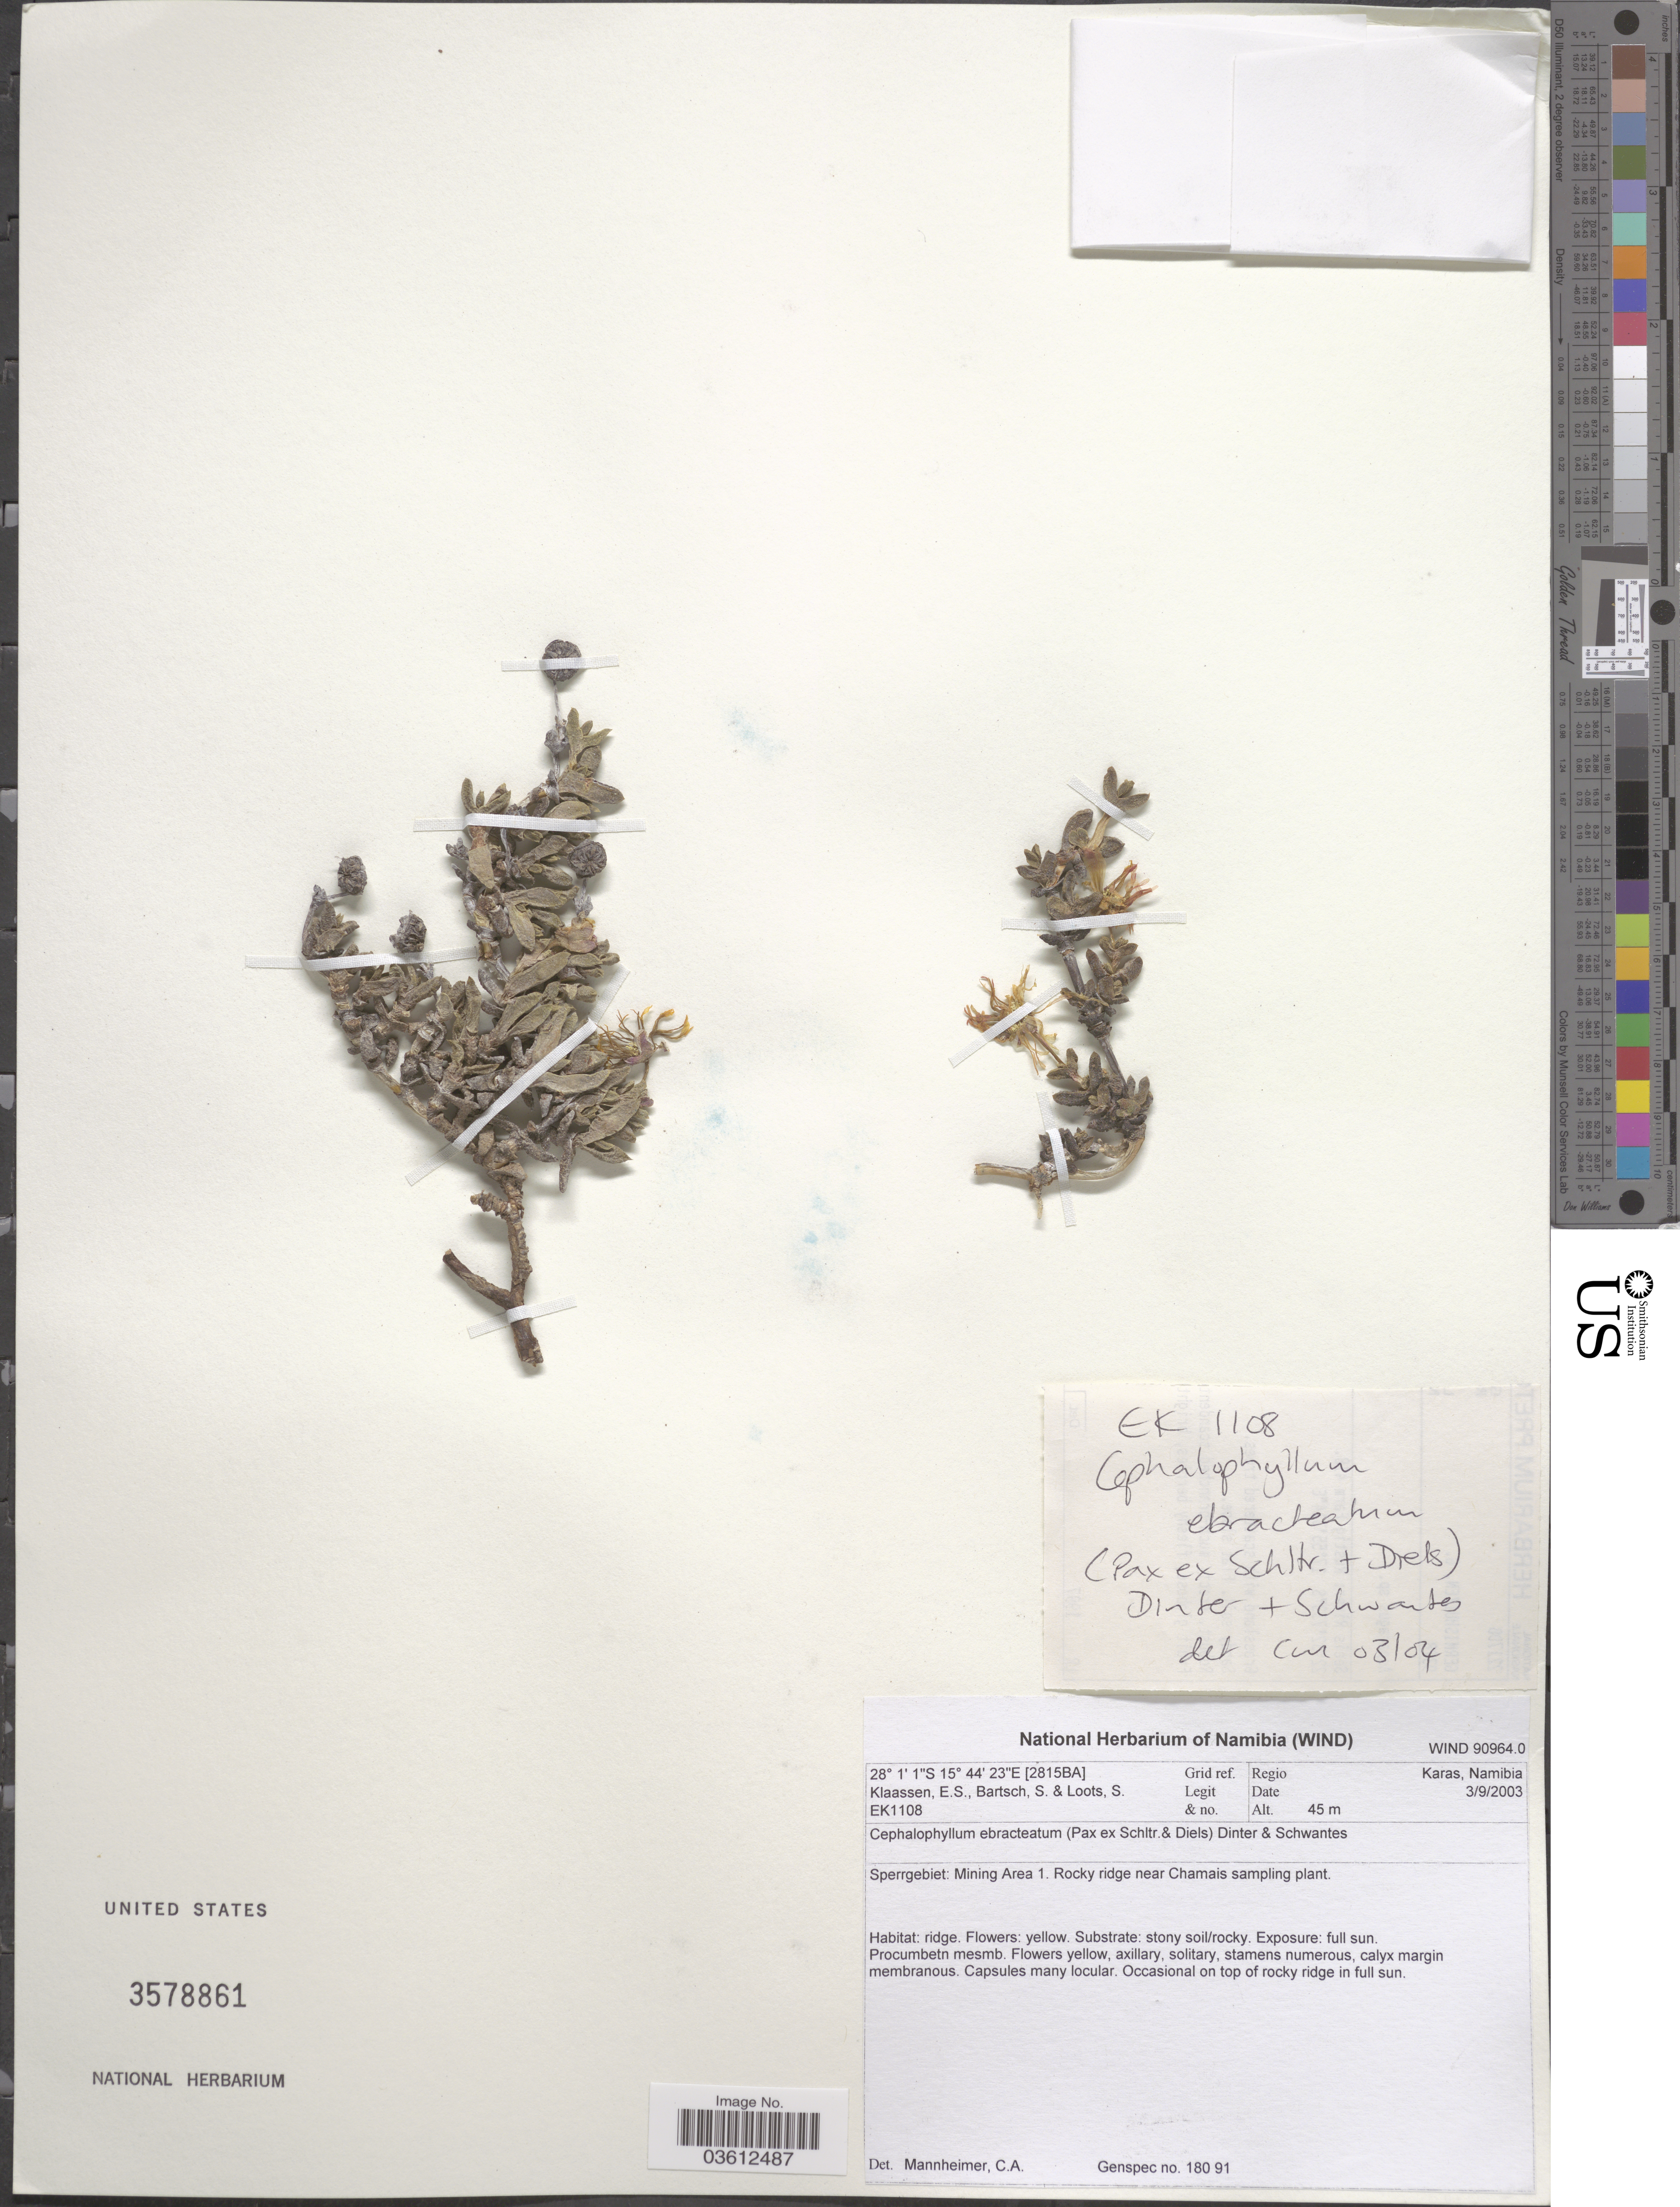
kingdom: Plantae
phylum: Tracheophyta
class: Magnoliopsida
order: Caryophyllales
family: Aizoaceae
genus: Cephalophyllum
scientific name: Cephalophyllum ebracteatum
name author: Dinter & Schwantes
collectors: E. S. Klaassen, S. Bartsch & S. Loots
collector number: EK1108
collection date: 2003-09-03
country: Namibia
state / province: Karas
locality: Grid ref. [2815BA]. Regio Karas. Sperrgebiet: Mining Area 1. Rocky ridge near Chamais sampling plant.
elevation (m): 45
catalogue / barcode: US 3578861